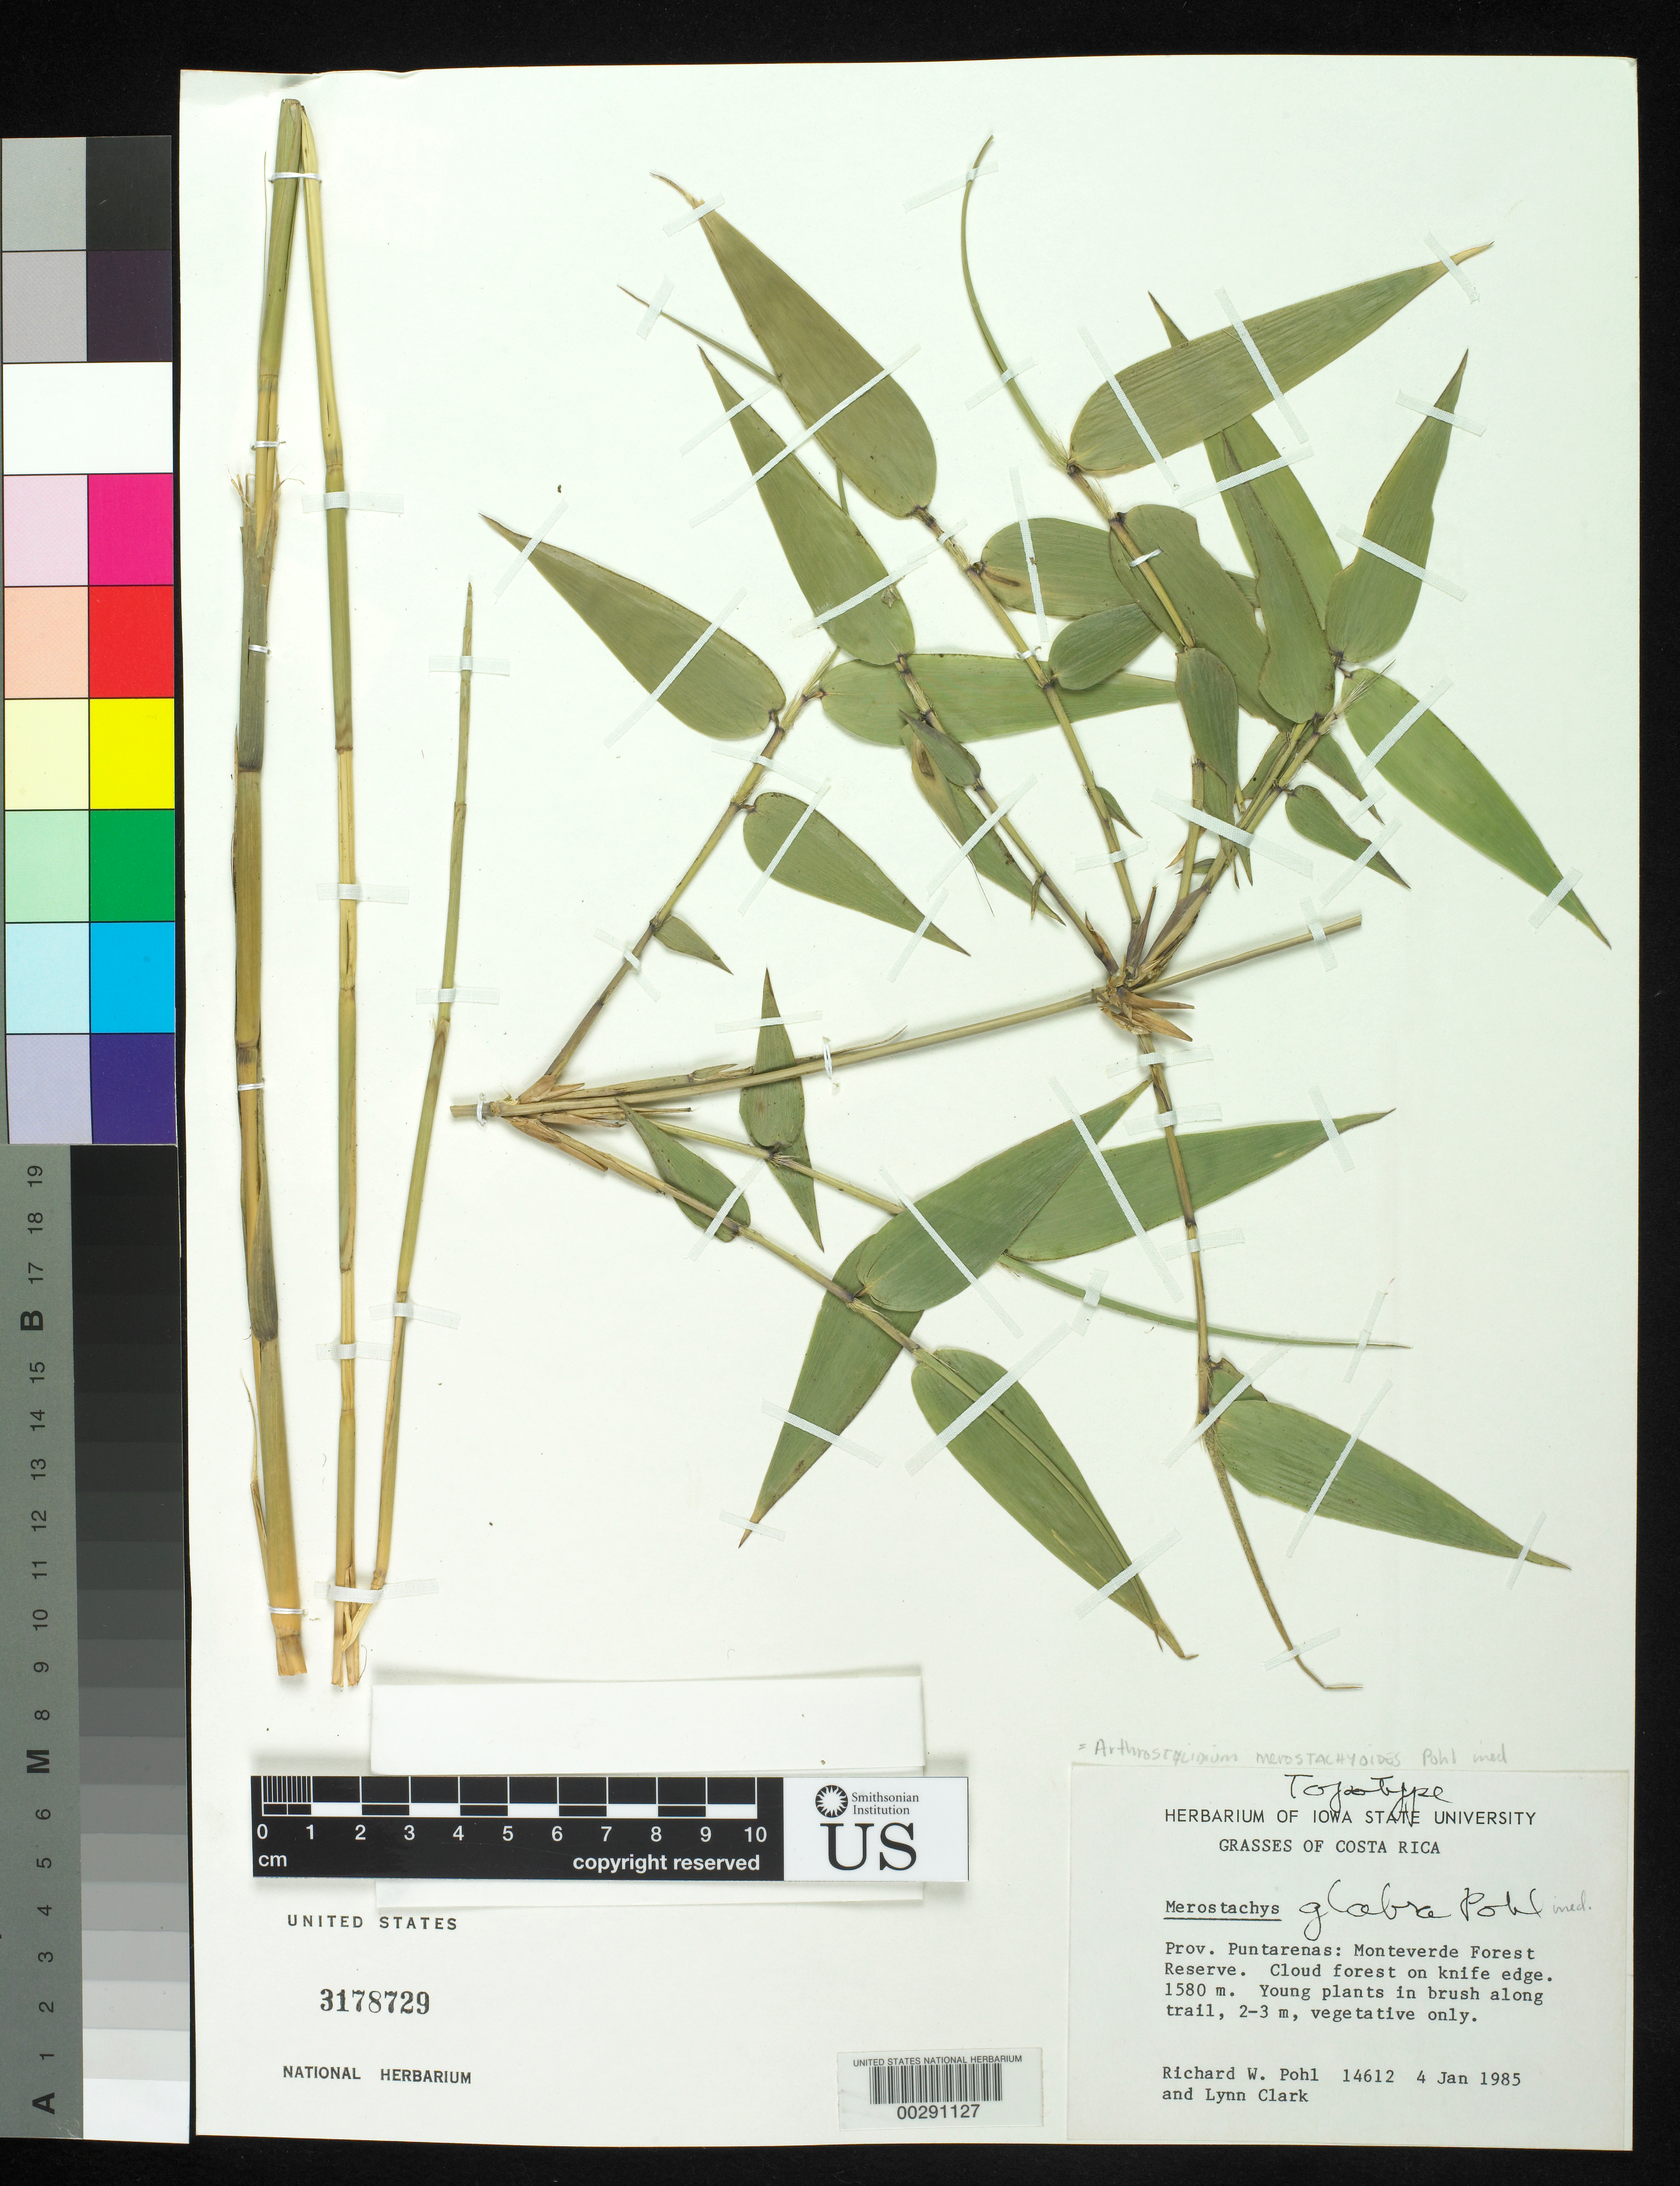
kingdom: Plantae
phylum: Tracheophyta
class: Liliopsida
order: Poales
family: Poaceae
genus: Arthrostylidium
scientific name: Arthrostylidium merostachyoides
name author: R.W. Pohl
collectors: R. W. Pohl & L. G. Clark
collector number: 14612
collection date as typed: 04 Jan 1985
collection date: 1985-01-04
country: Costa Rica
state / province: Puntarenas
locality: Monteverde forest reserve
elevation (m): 1580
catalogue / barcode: US 3178729